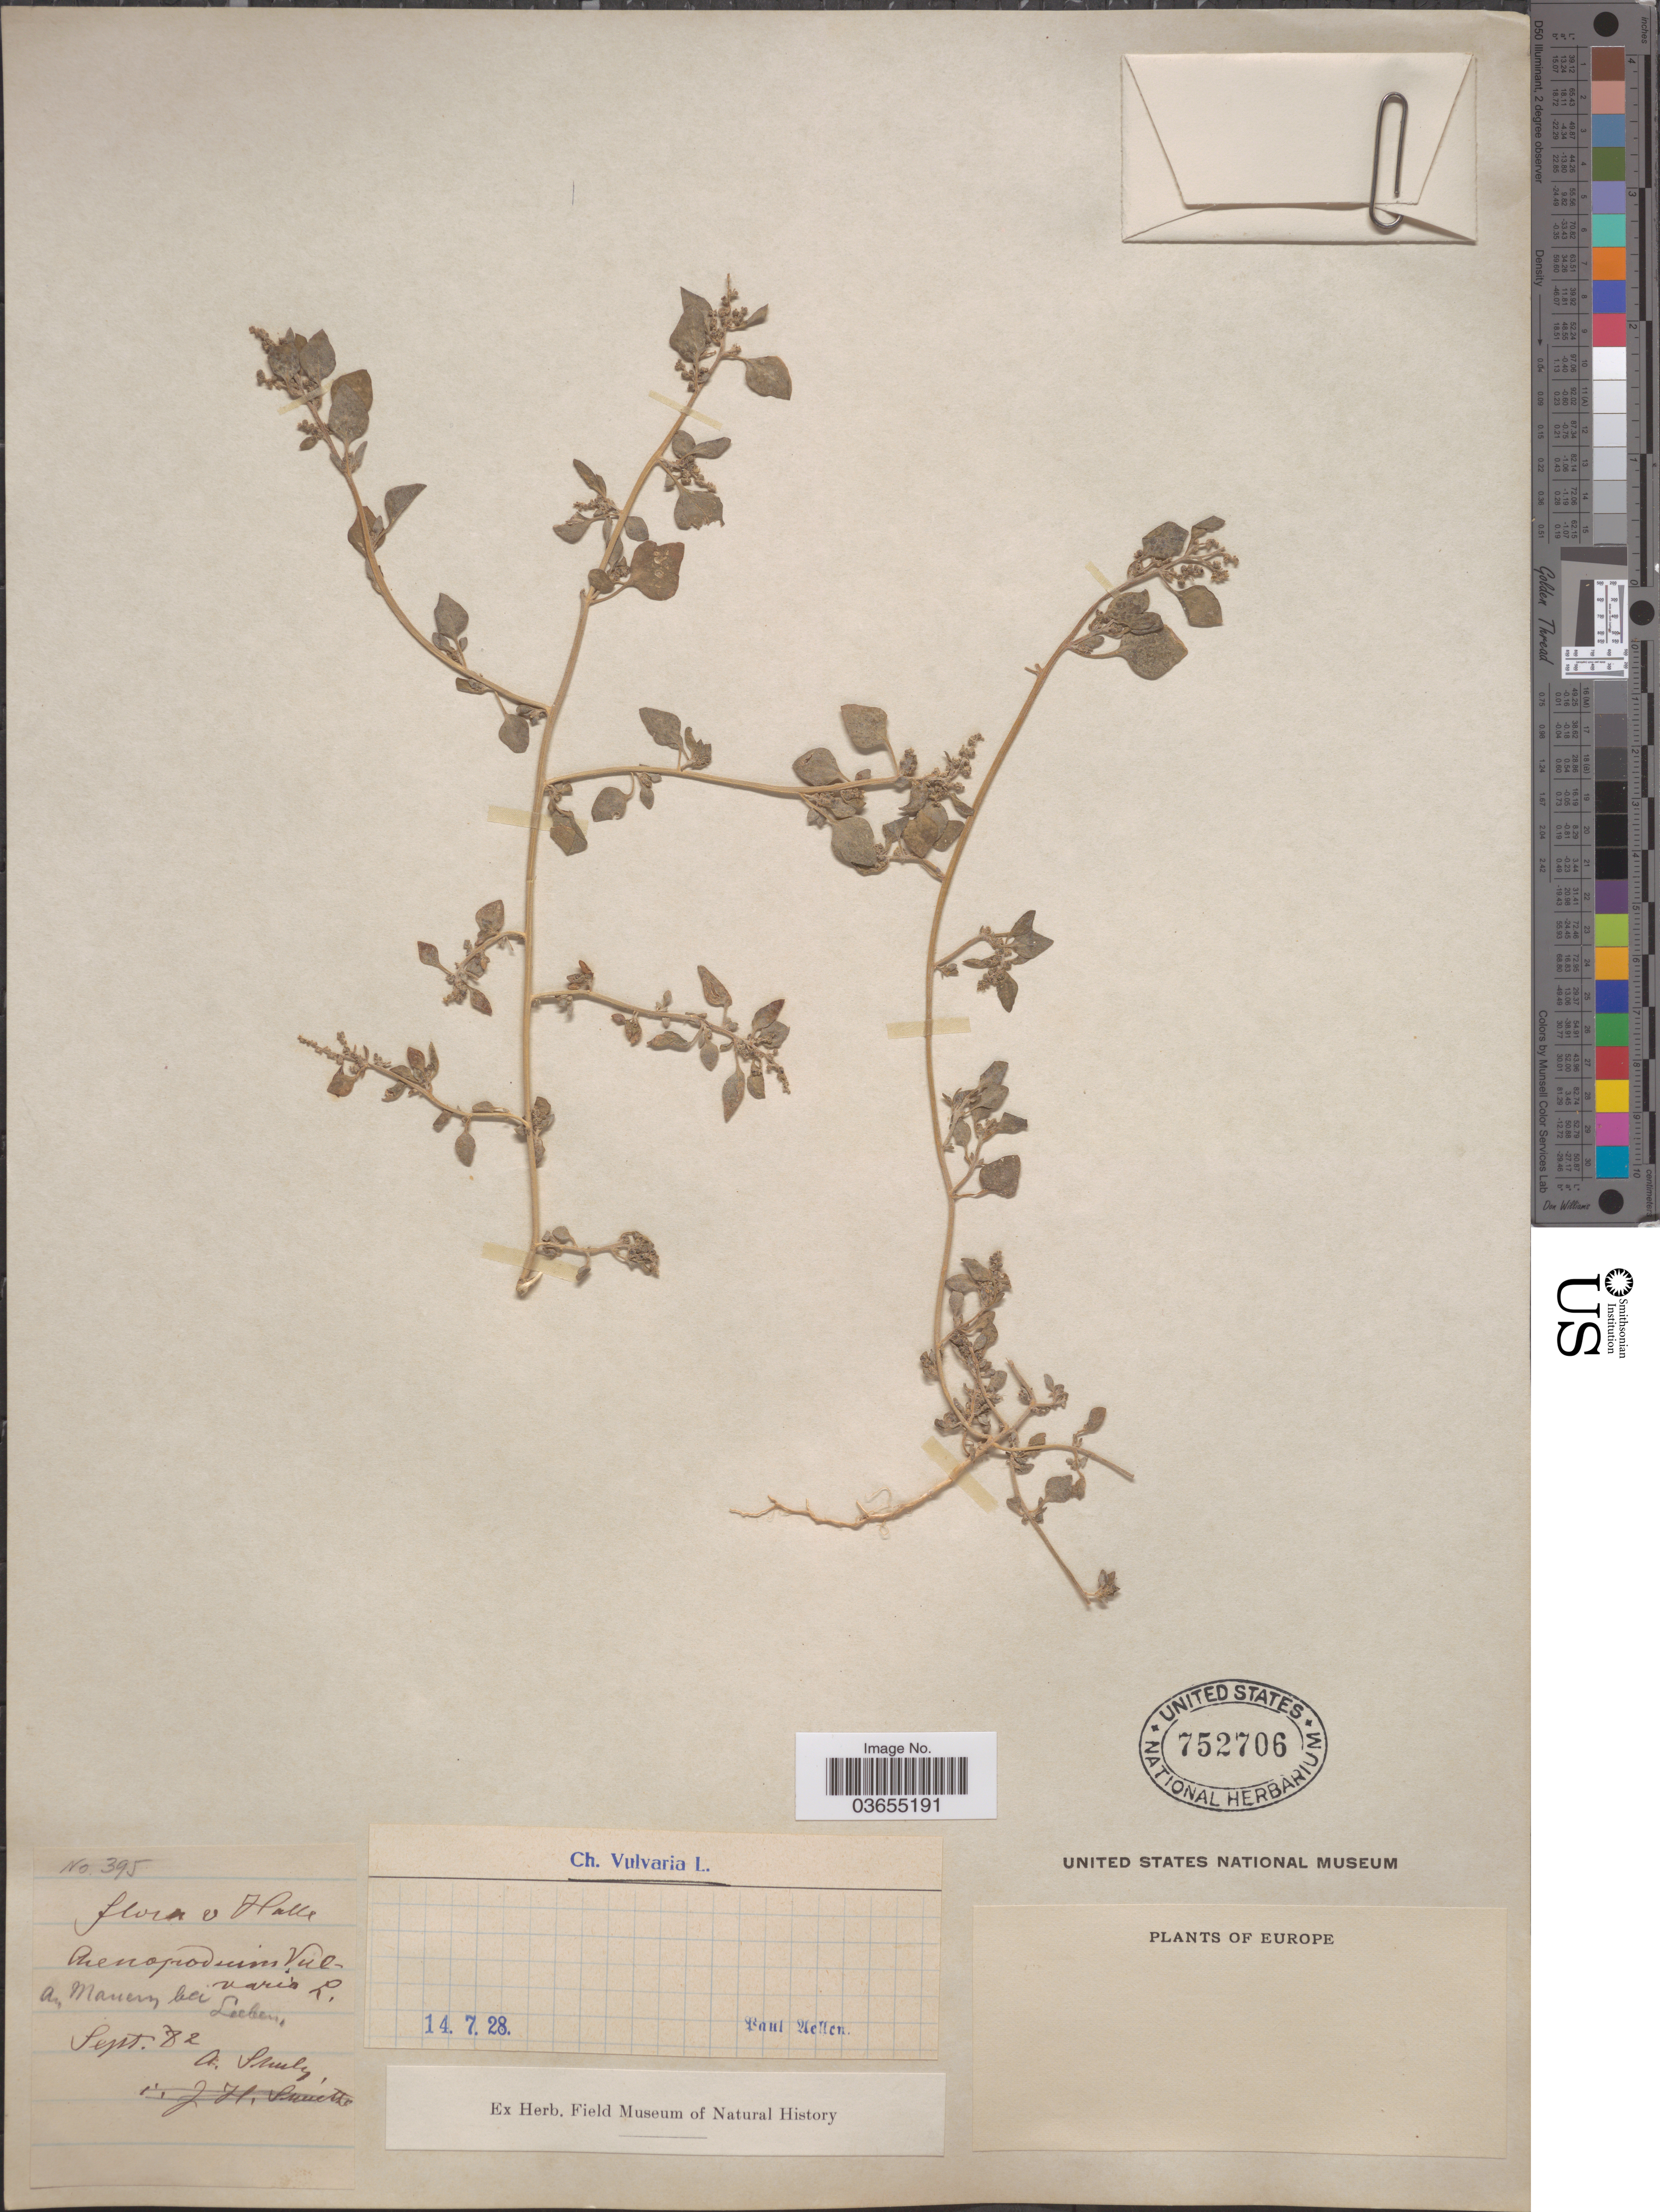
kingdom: Plantae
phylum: Tracheophyta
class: Magnoliopsida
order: Caryophyllales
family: Amaranthaceae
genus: Chenopodium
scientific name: Chenopodium vulvaria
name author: L.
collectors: A. Shulz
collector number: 395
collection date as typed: Transcribed d/m/y: /9/82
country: Germany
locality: Europe. Am Manern bei Lechen. Halle.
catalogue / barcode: US 752706